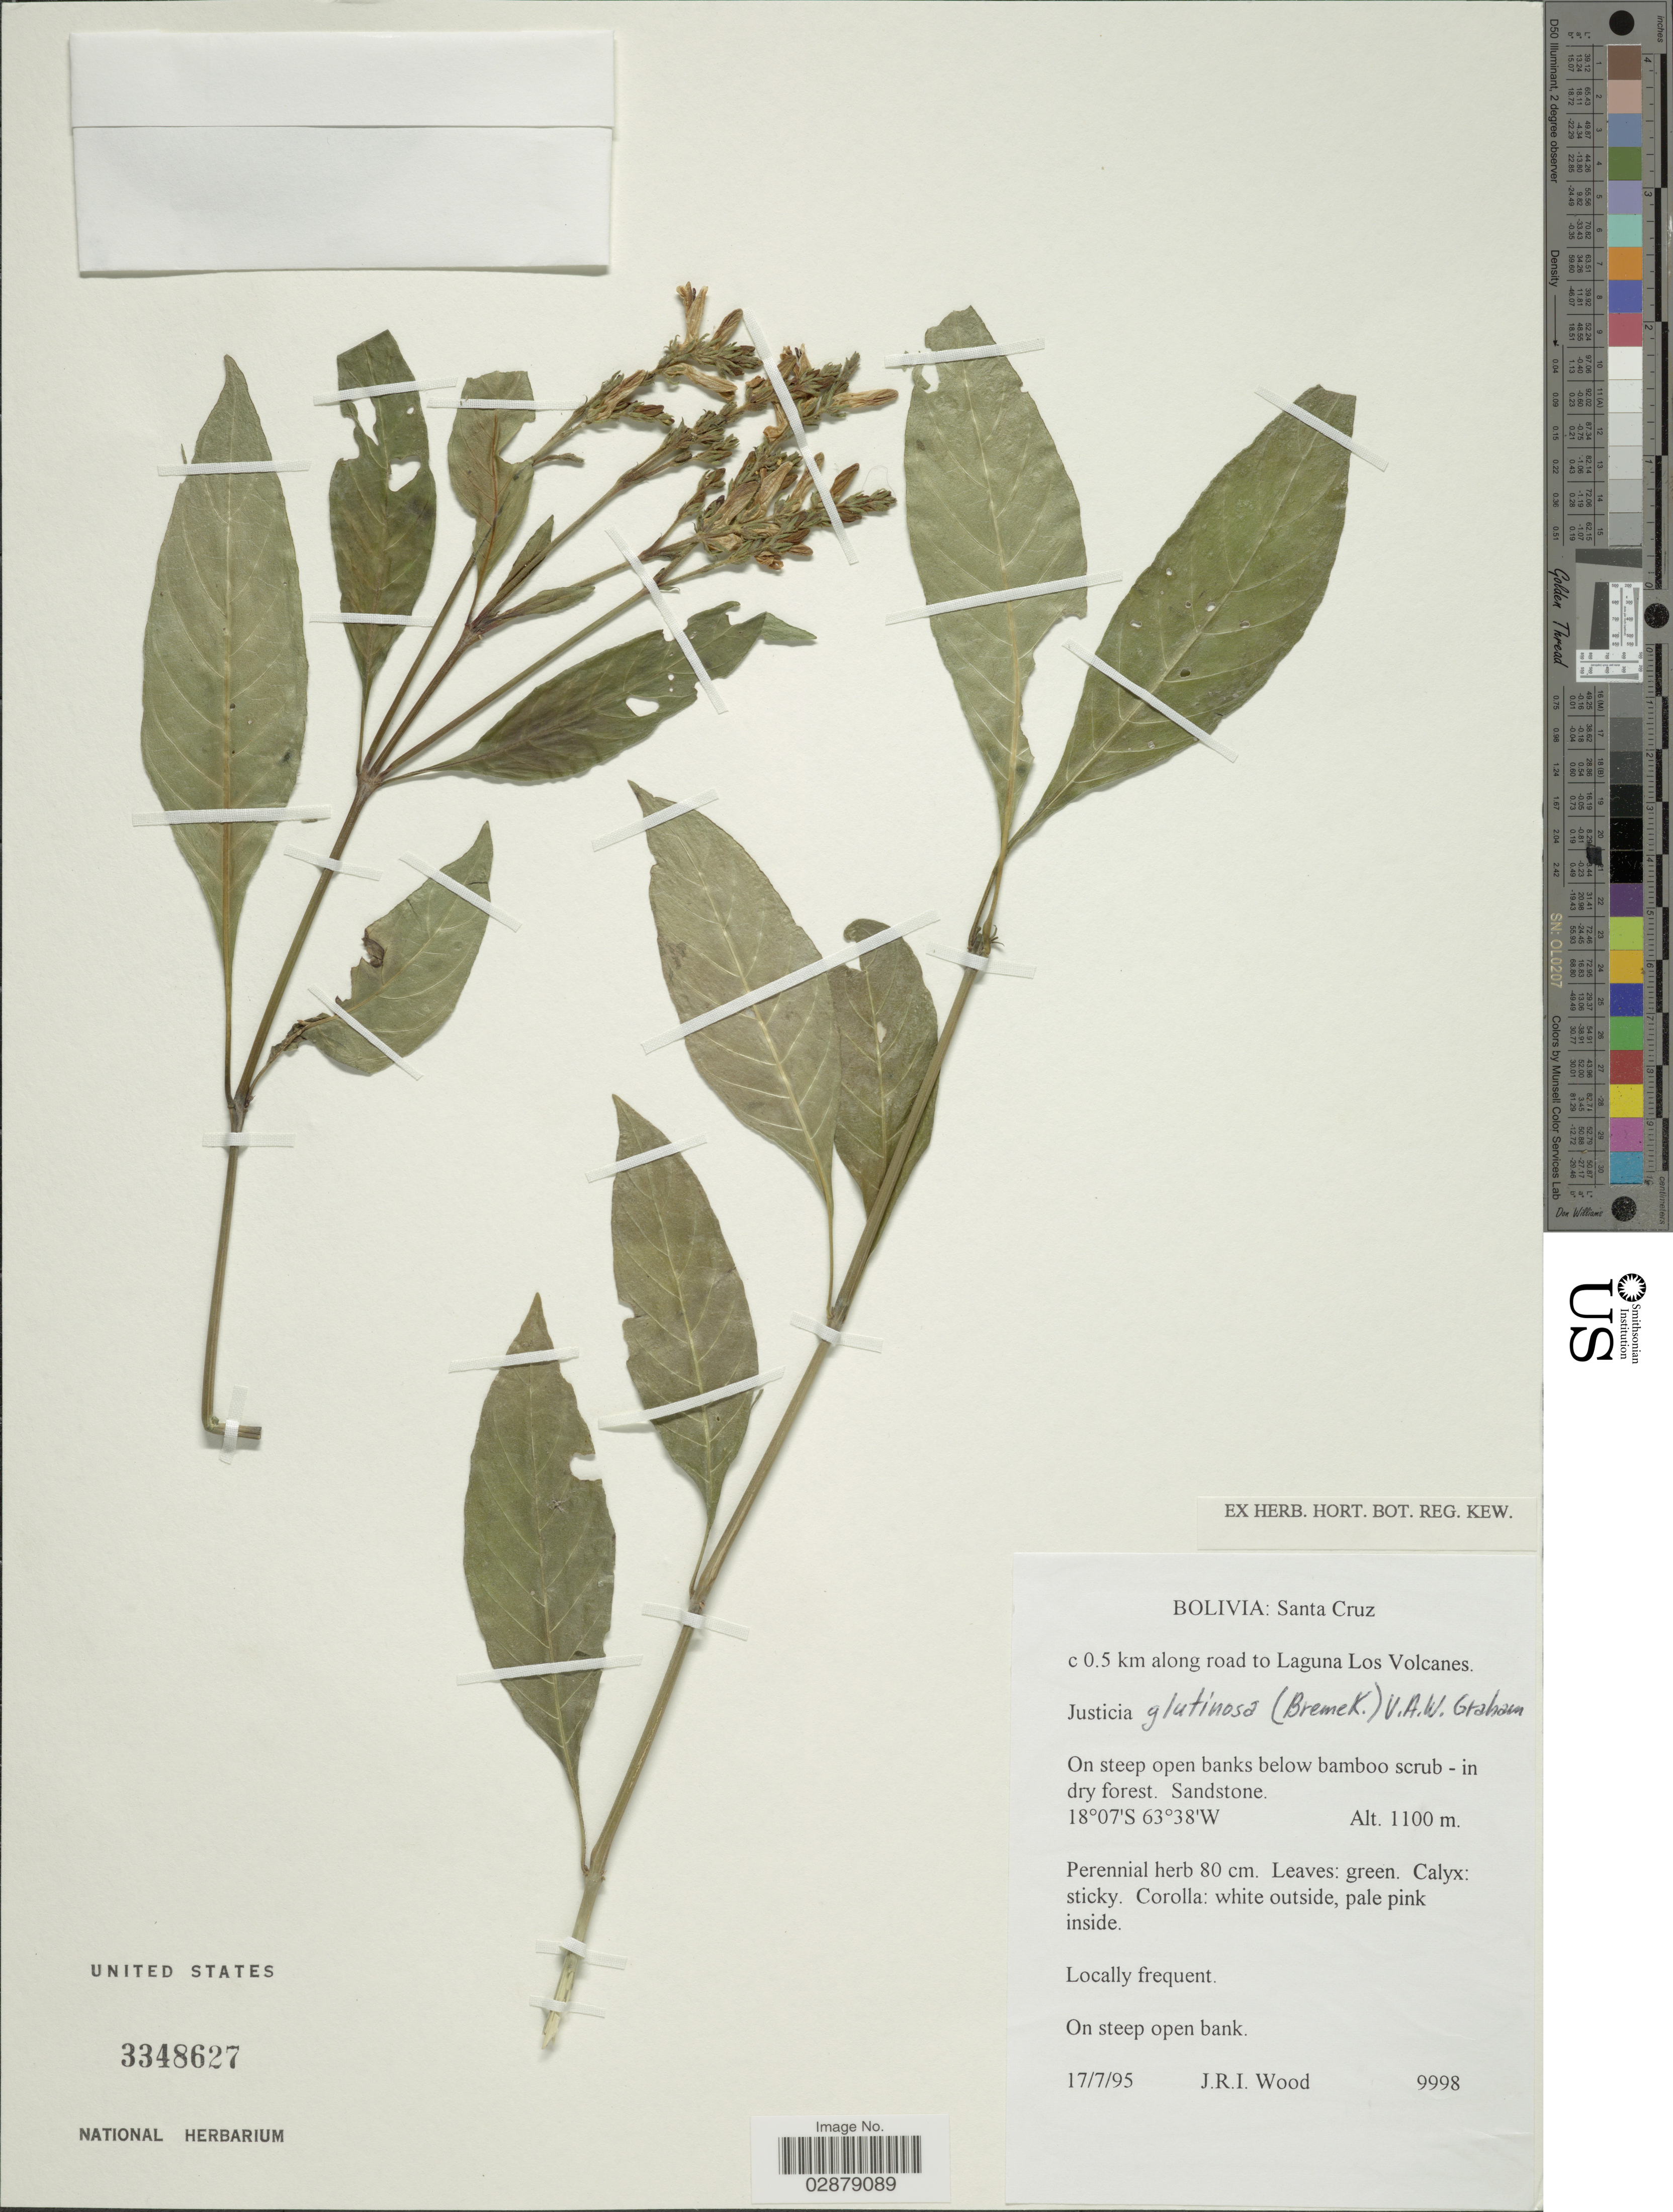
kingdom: Plantae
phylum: Tracheophyta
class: Magnoliopsida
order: Lamiales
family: Acanthaceae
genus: Justicia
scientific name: Justicia glutinosa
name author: (Bremek.) V.A.W. Graham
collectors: J. R. I. Wood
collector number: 9998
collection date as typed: Transcribed d/m/y: 17/7/95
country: Bolivia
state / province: Santa Cruz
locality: C 0.5 km along road to Laguna Los Volcanes.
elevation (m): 1100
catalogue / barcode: US 3348627